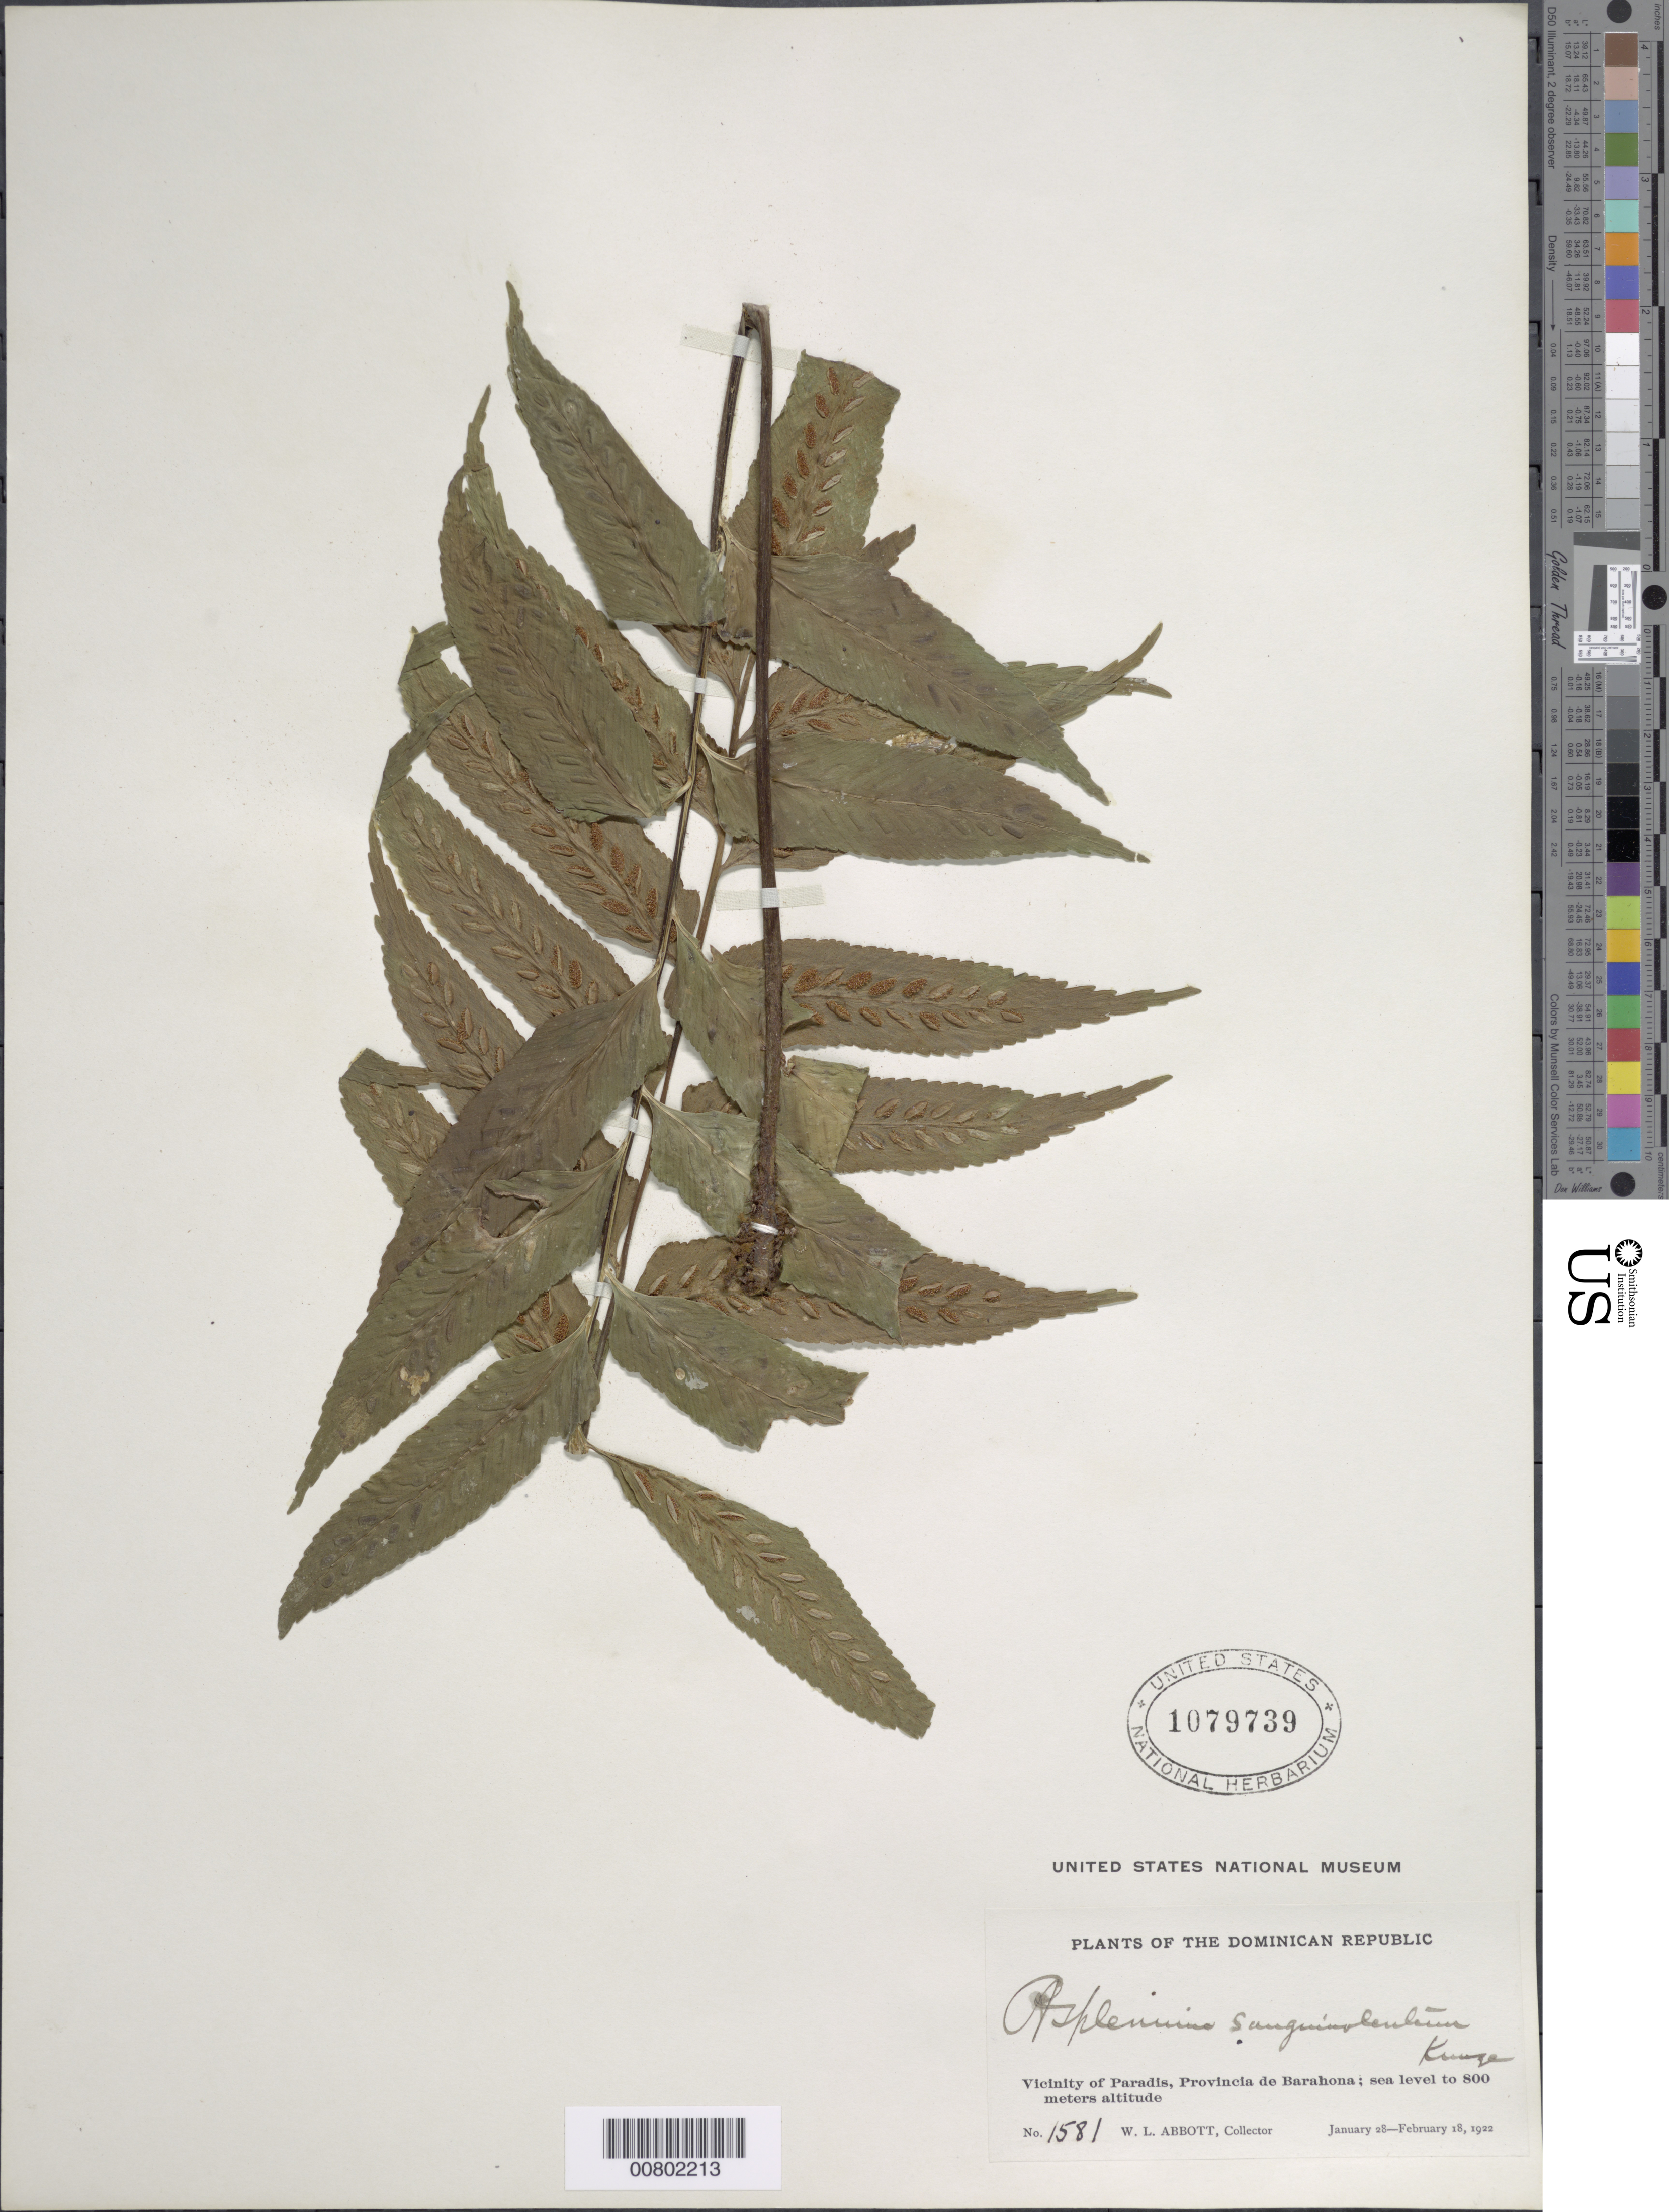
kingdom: Plantae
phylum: Tracheophyta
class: Polypodiopsida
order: Polypodiales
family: Aspleniaceae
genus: Asplenium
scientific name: Asplenium feei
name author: Kunze ex Fée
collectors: W. L. Abbott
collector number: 1581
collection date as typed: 28 Jan 1922 to 18 Feb 1922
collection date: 1922-01-28/1922-02-18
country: Dominican Republic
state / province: Barahona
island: Hispaniola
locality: Paradis vicinity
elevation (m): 0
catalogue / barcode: US 1079739